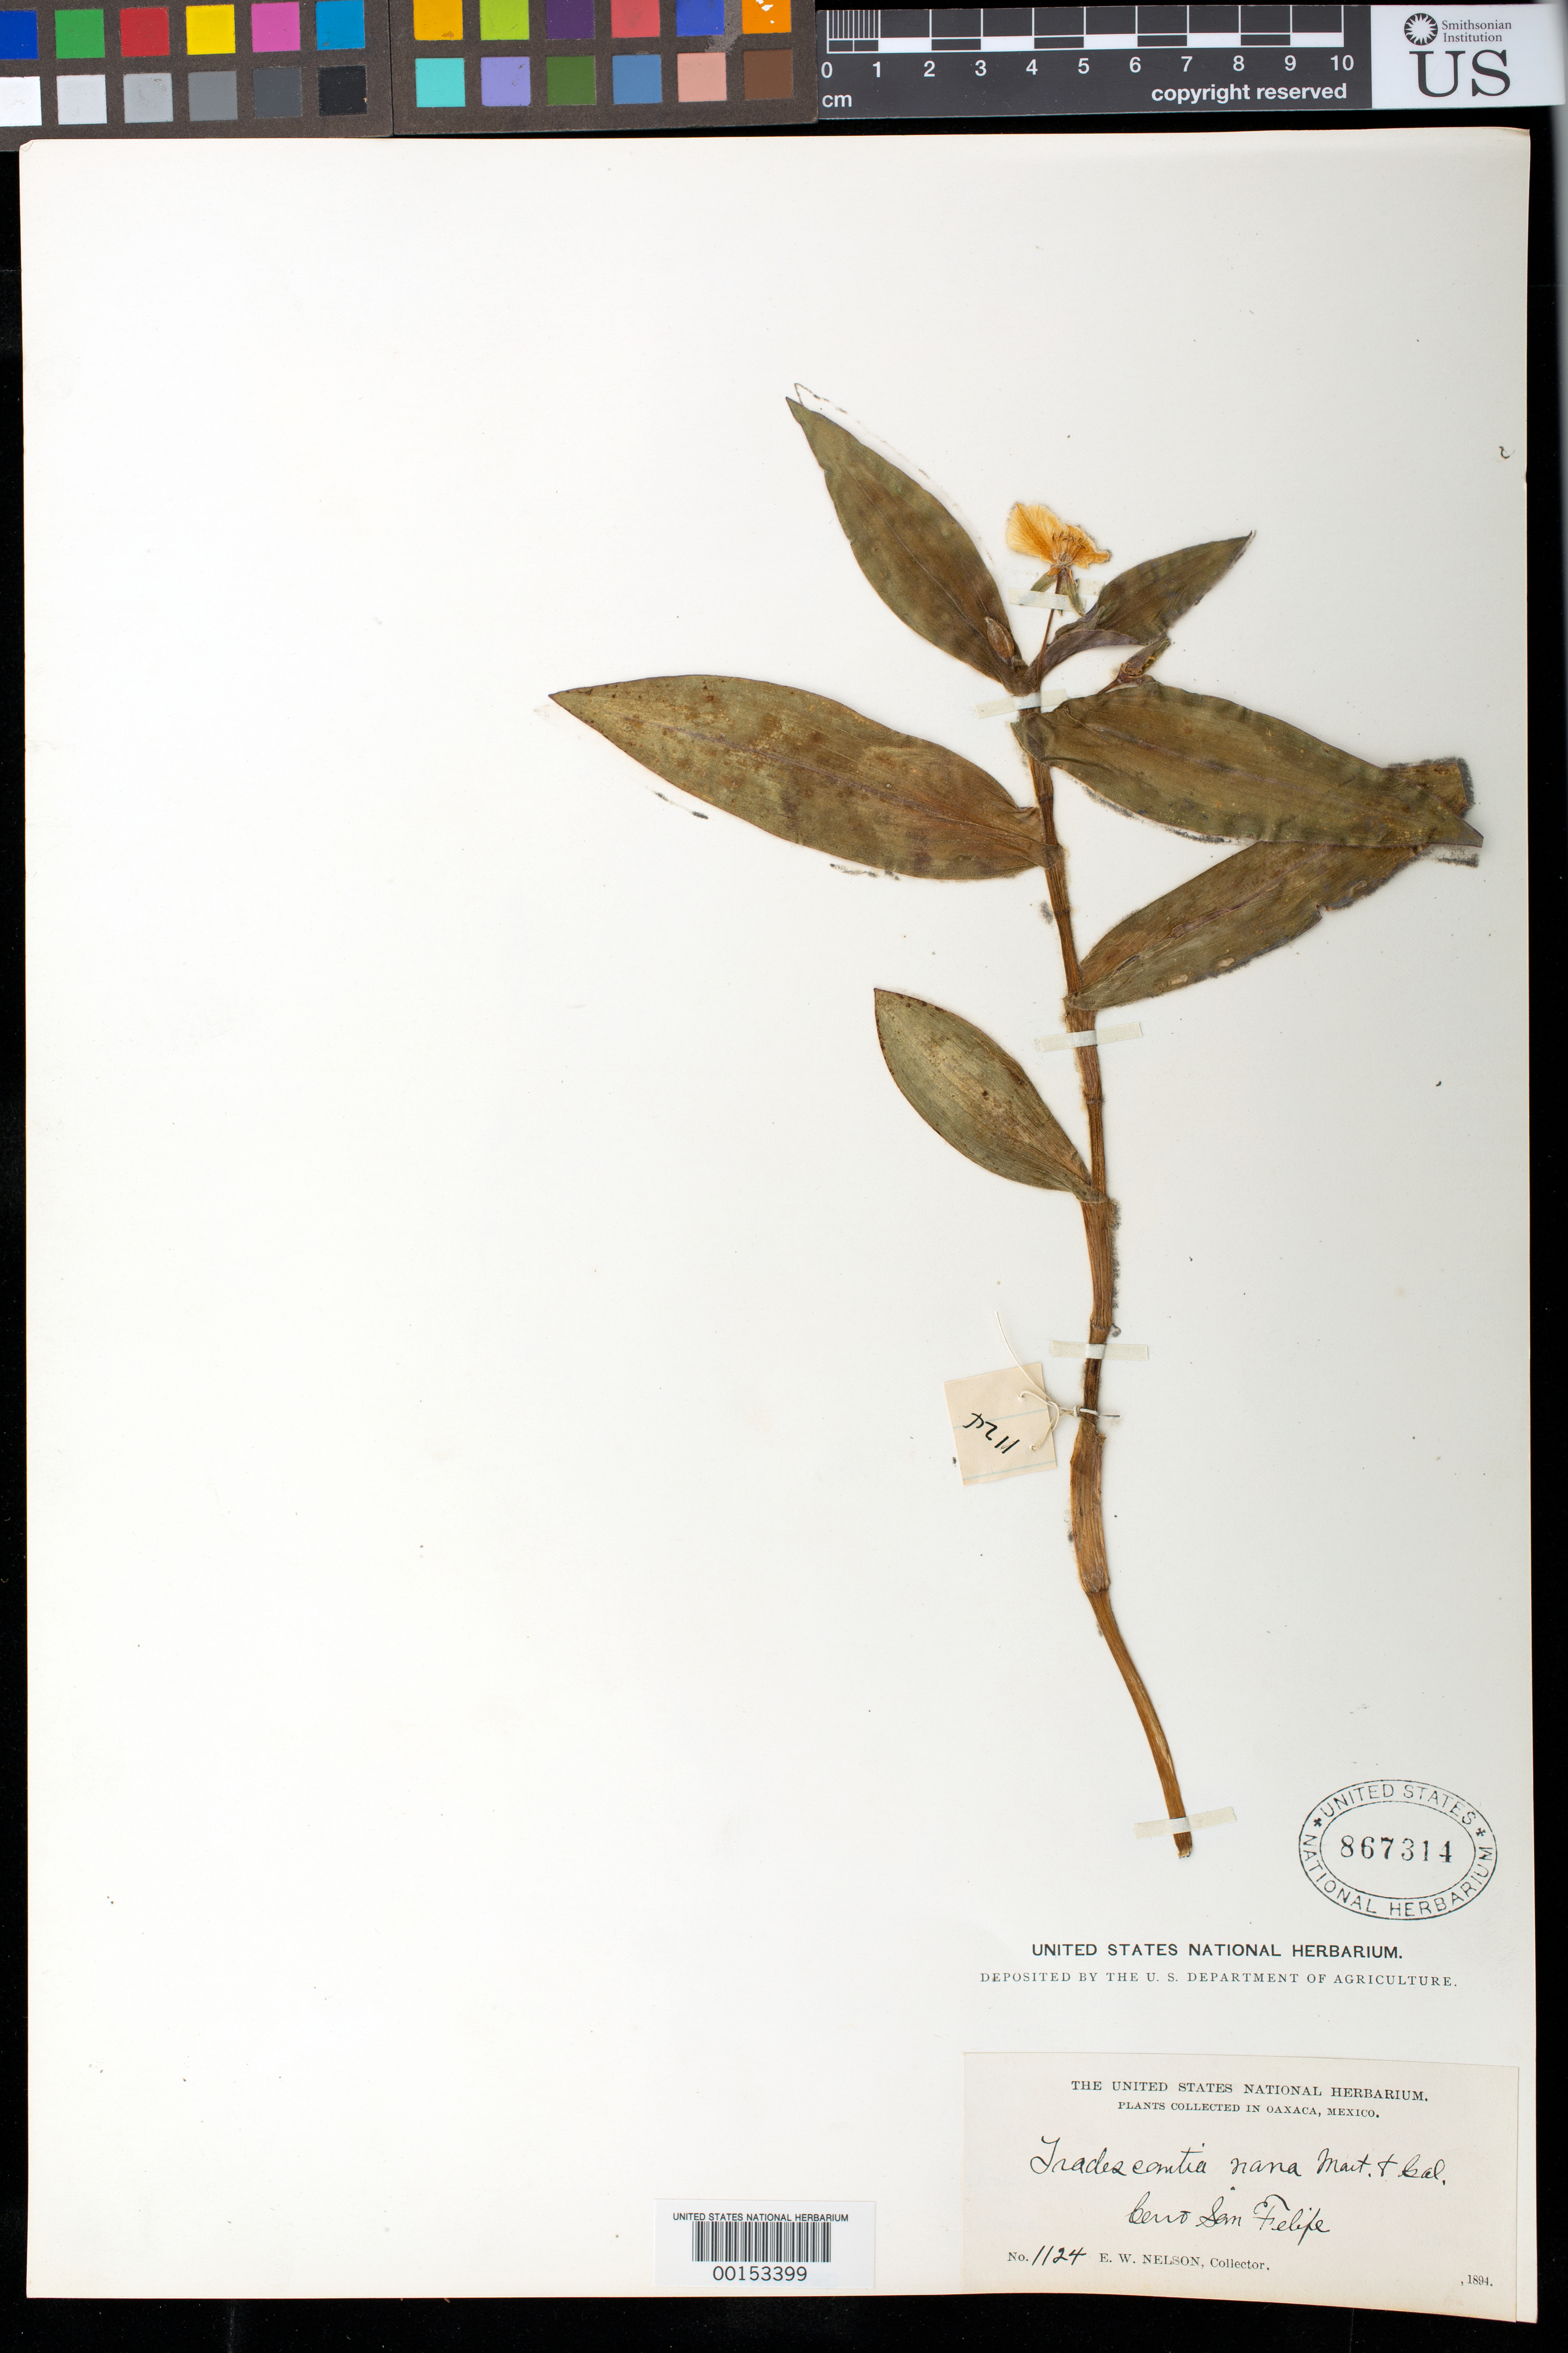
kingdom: Plantae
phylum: Tracheophyta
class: Liliopsida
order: Commelinales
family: Commelinaceae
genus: Matudanthus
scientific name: Matudanthus nanus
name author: D.R. Hunt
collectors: E. W. Nelson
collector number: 1124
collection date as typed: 1894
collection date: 1894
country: Mexico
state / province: Oaxaca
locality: Cerro San Felipe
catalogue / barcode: US 867314